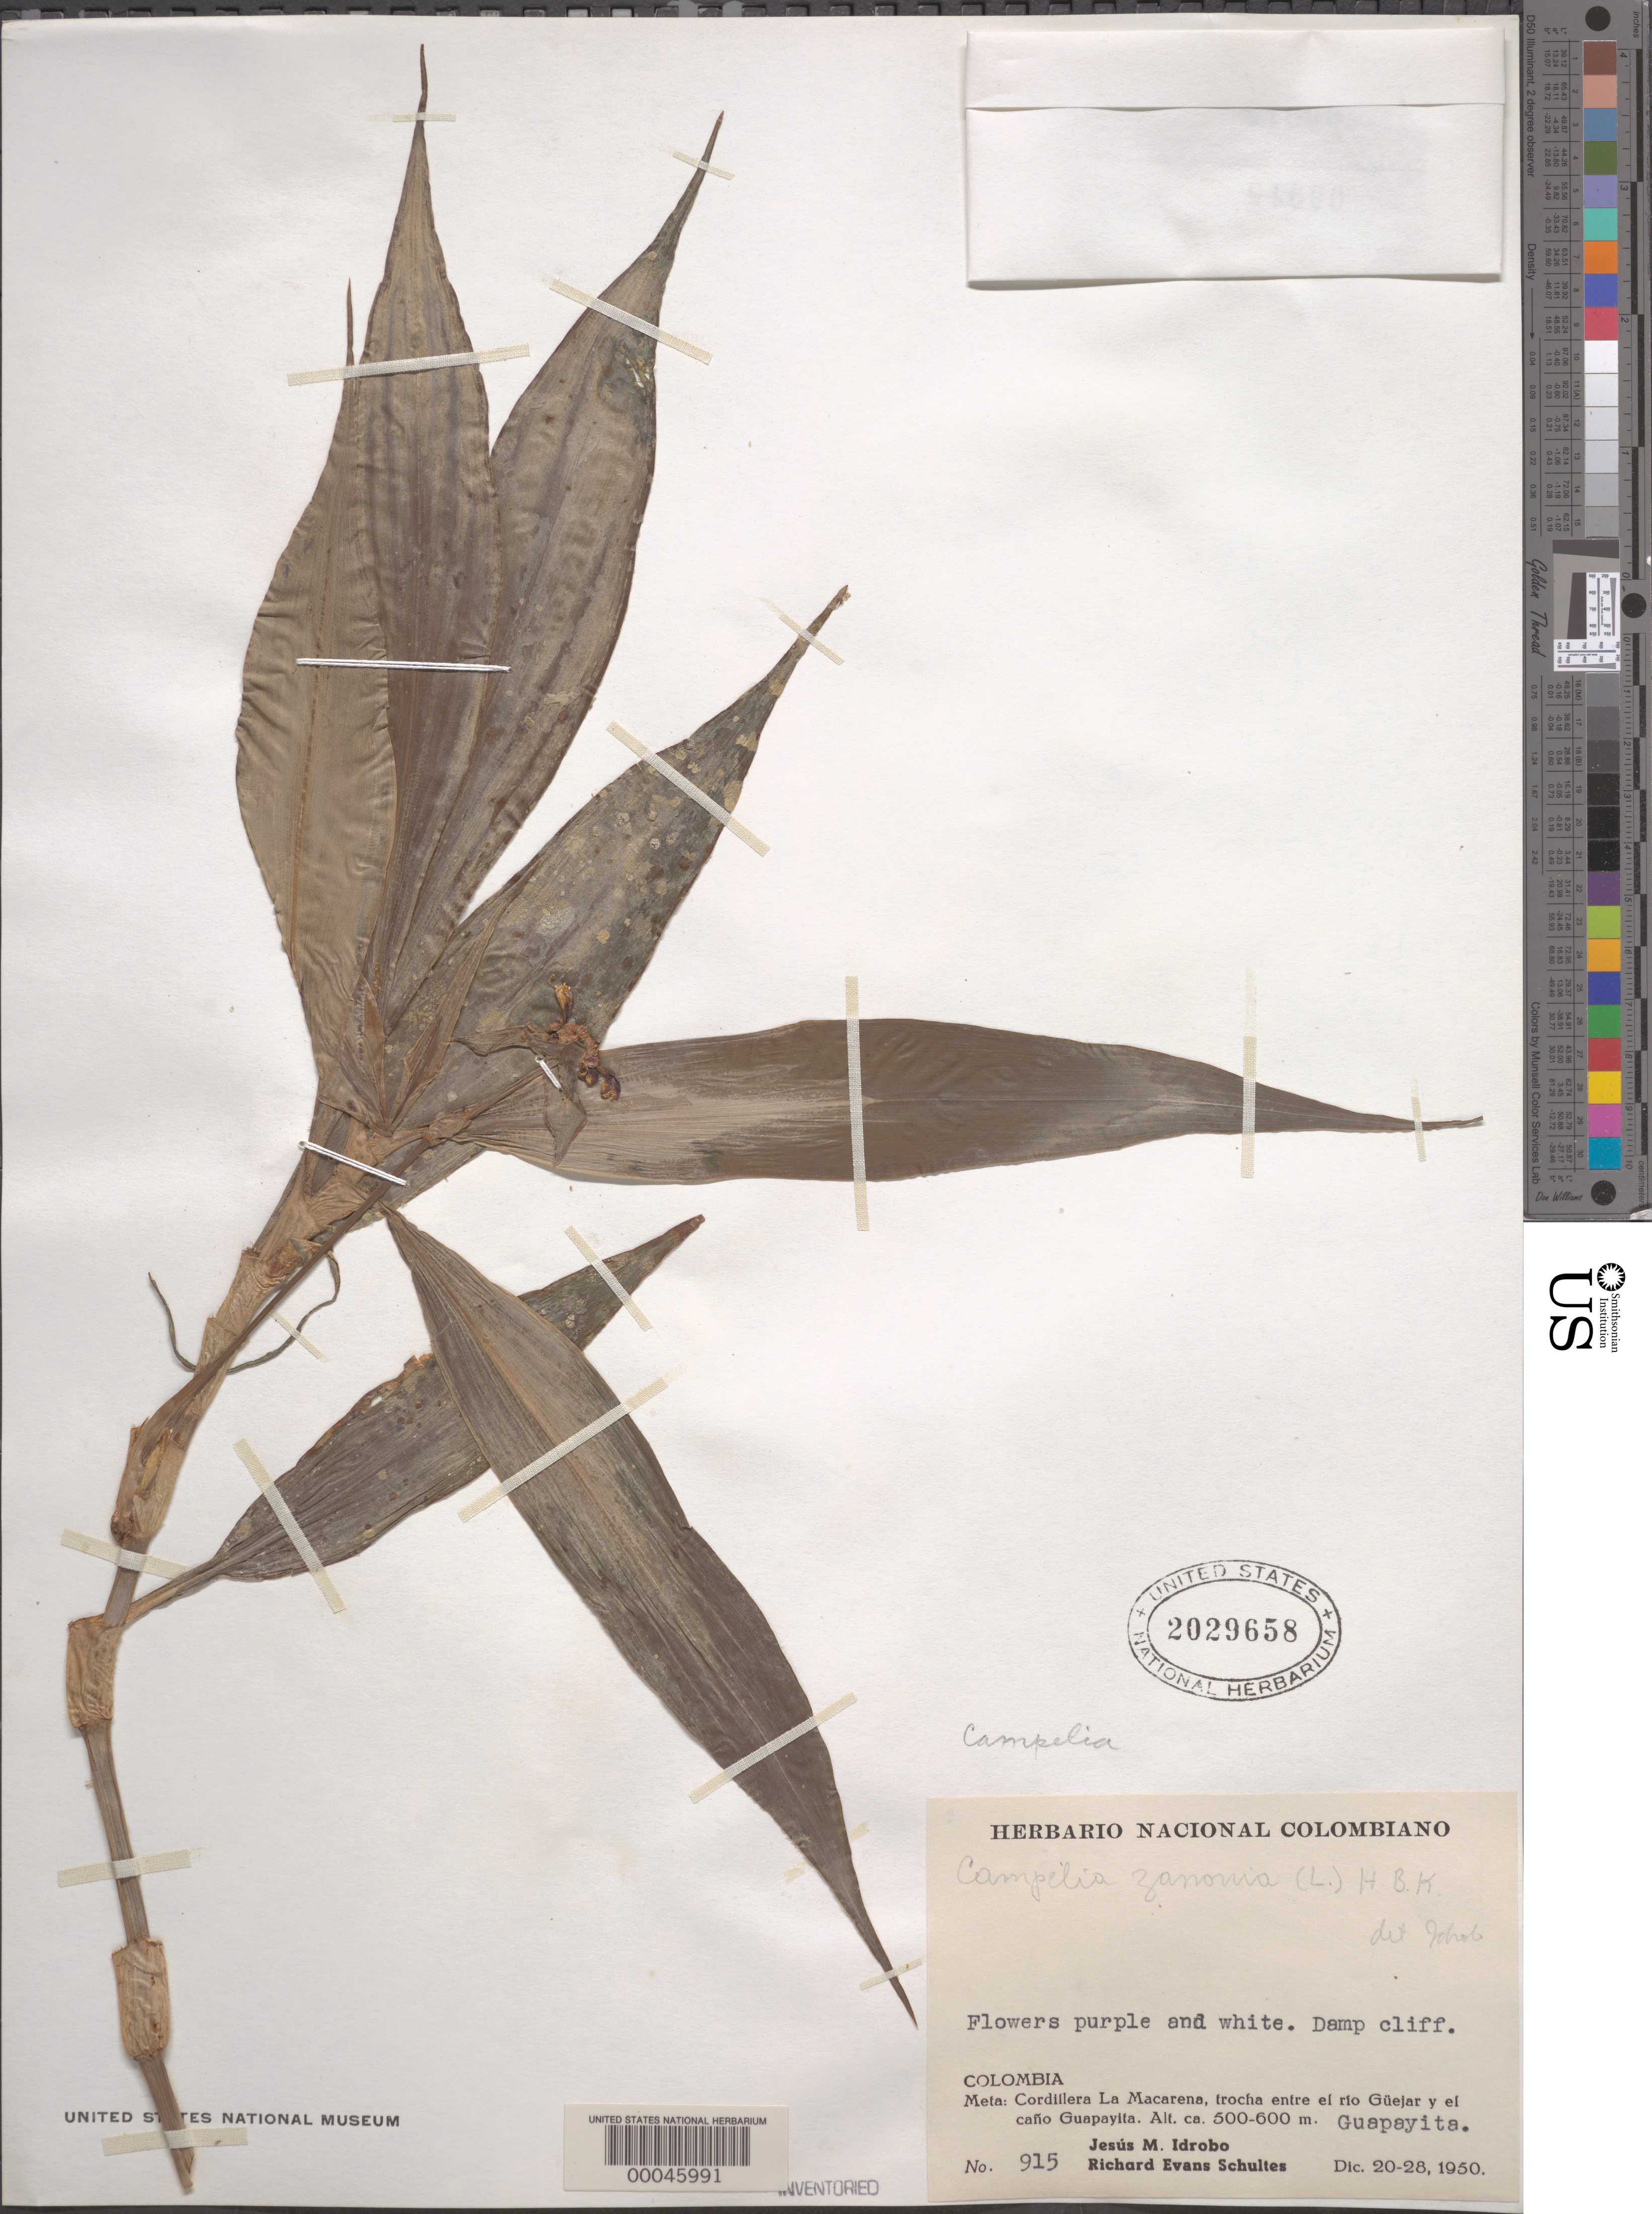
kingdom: Plantae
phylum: Tracheophyta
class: Liliopsida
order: Commelinales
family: Commelinaceae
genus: Tradescantia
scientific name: Tradescantia zanonia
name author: (L.) Sw.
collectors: J. M. Idrobo & R. E. Schultes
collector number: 915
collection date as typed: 20 Dec 1950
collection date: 1950-12-20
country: Colombia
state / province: Meta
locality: Cordillera la Macarena, between Rio Guejar and Caño Guapayita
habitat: Damp cliff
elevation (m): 500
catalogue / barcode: US 2029658